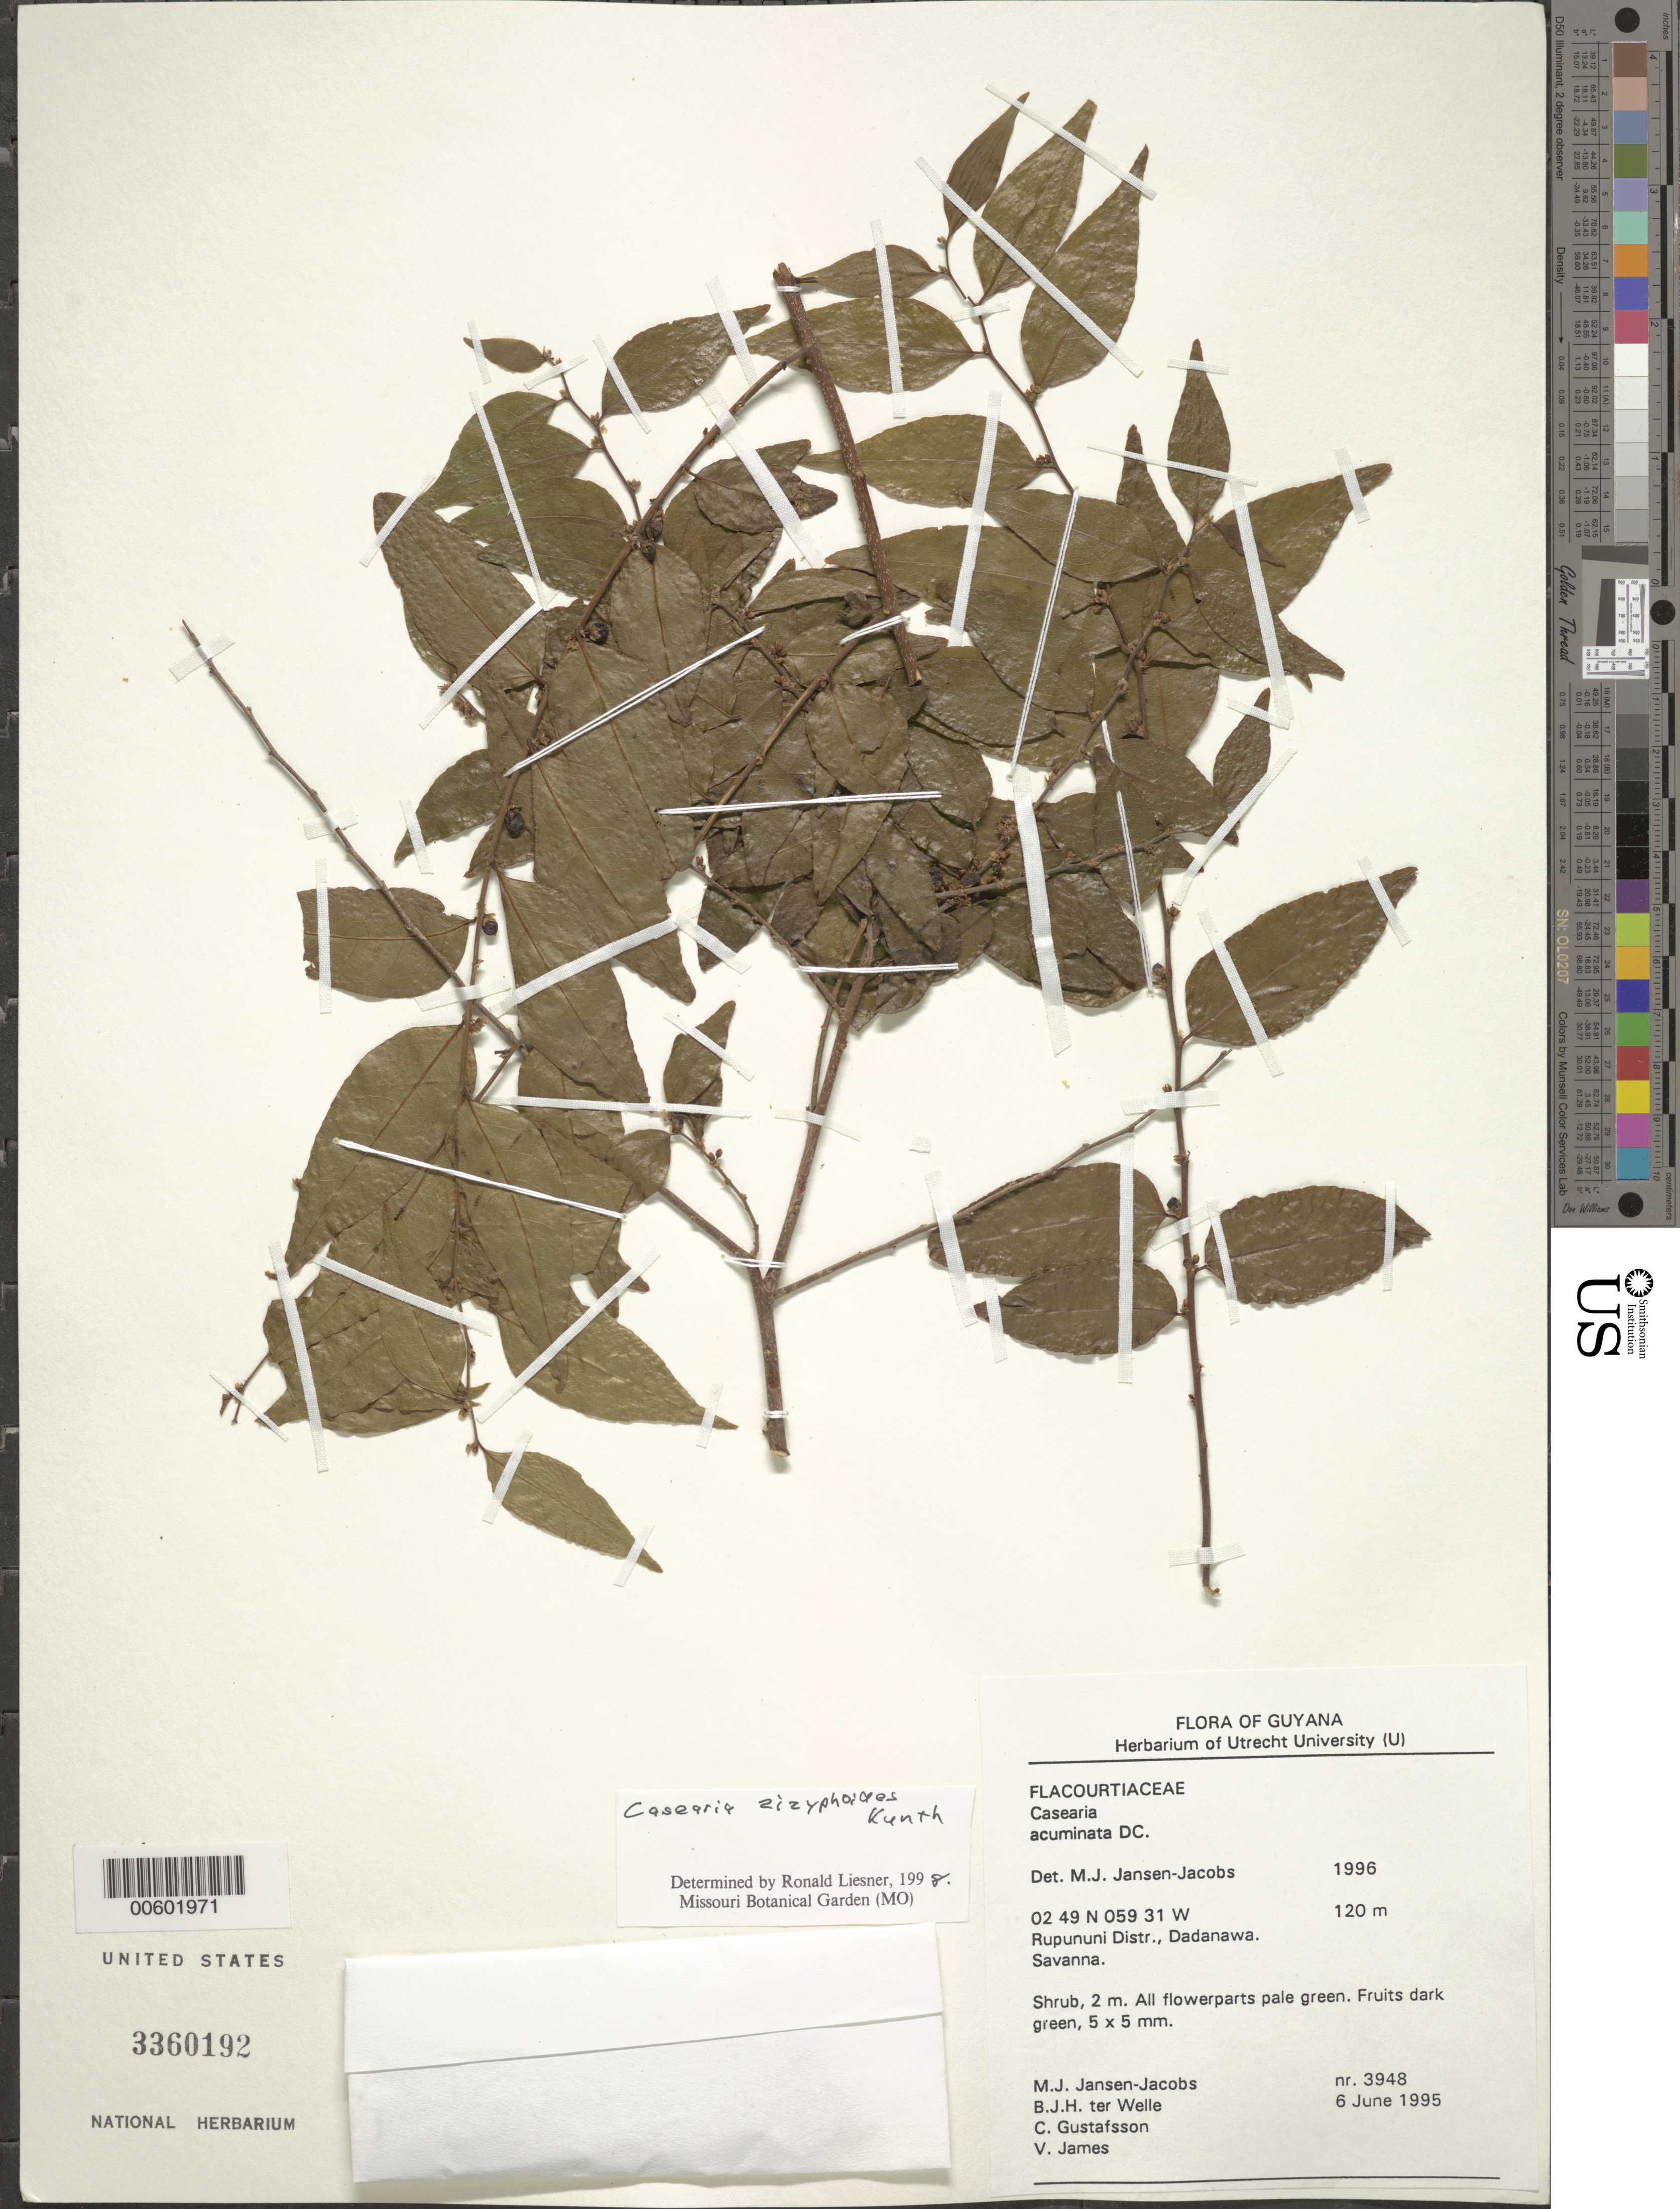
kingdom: Plantae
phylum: Tracheophyta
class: Magnoliopsida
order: Malpighiales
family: Salicaceae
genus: Casearia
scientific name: Casearia zizyphoides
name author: Kunth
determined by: Liesner, R. L.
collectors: M. J. Jansen-Jacobs, B. Welle, C. G. Gustafsson & V. James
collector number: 3948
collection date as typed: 6-Jun-95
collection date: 1995-06-06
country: Guyana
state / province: U. Takutu-U. Essequibo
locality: Dadanawa, Rupununi River, Rupununi District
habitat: Savanna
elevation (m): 120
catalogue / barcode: US 3360192